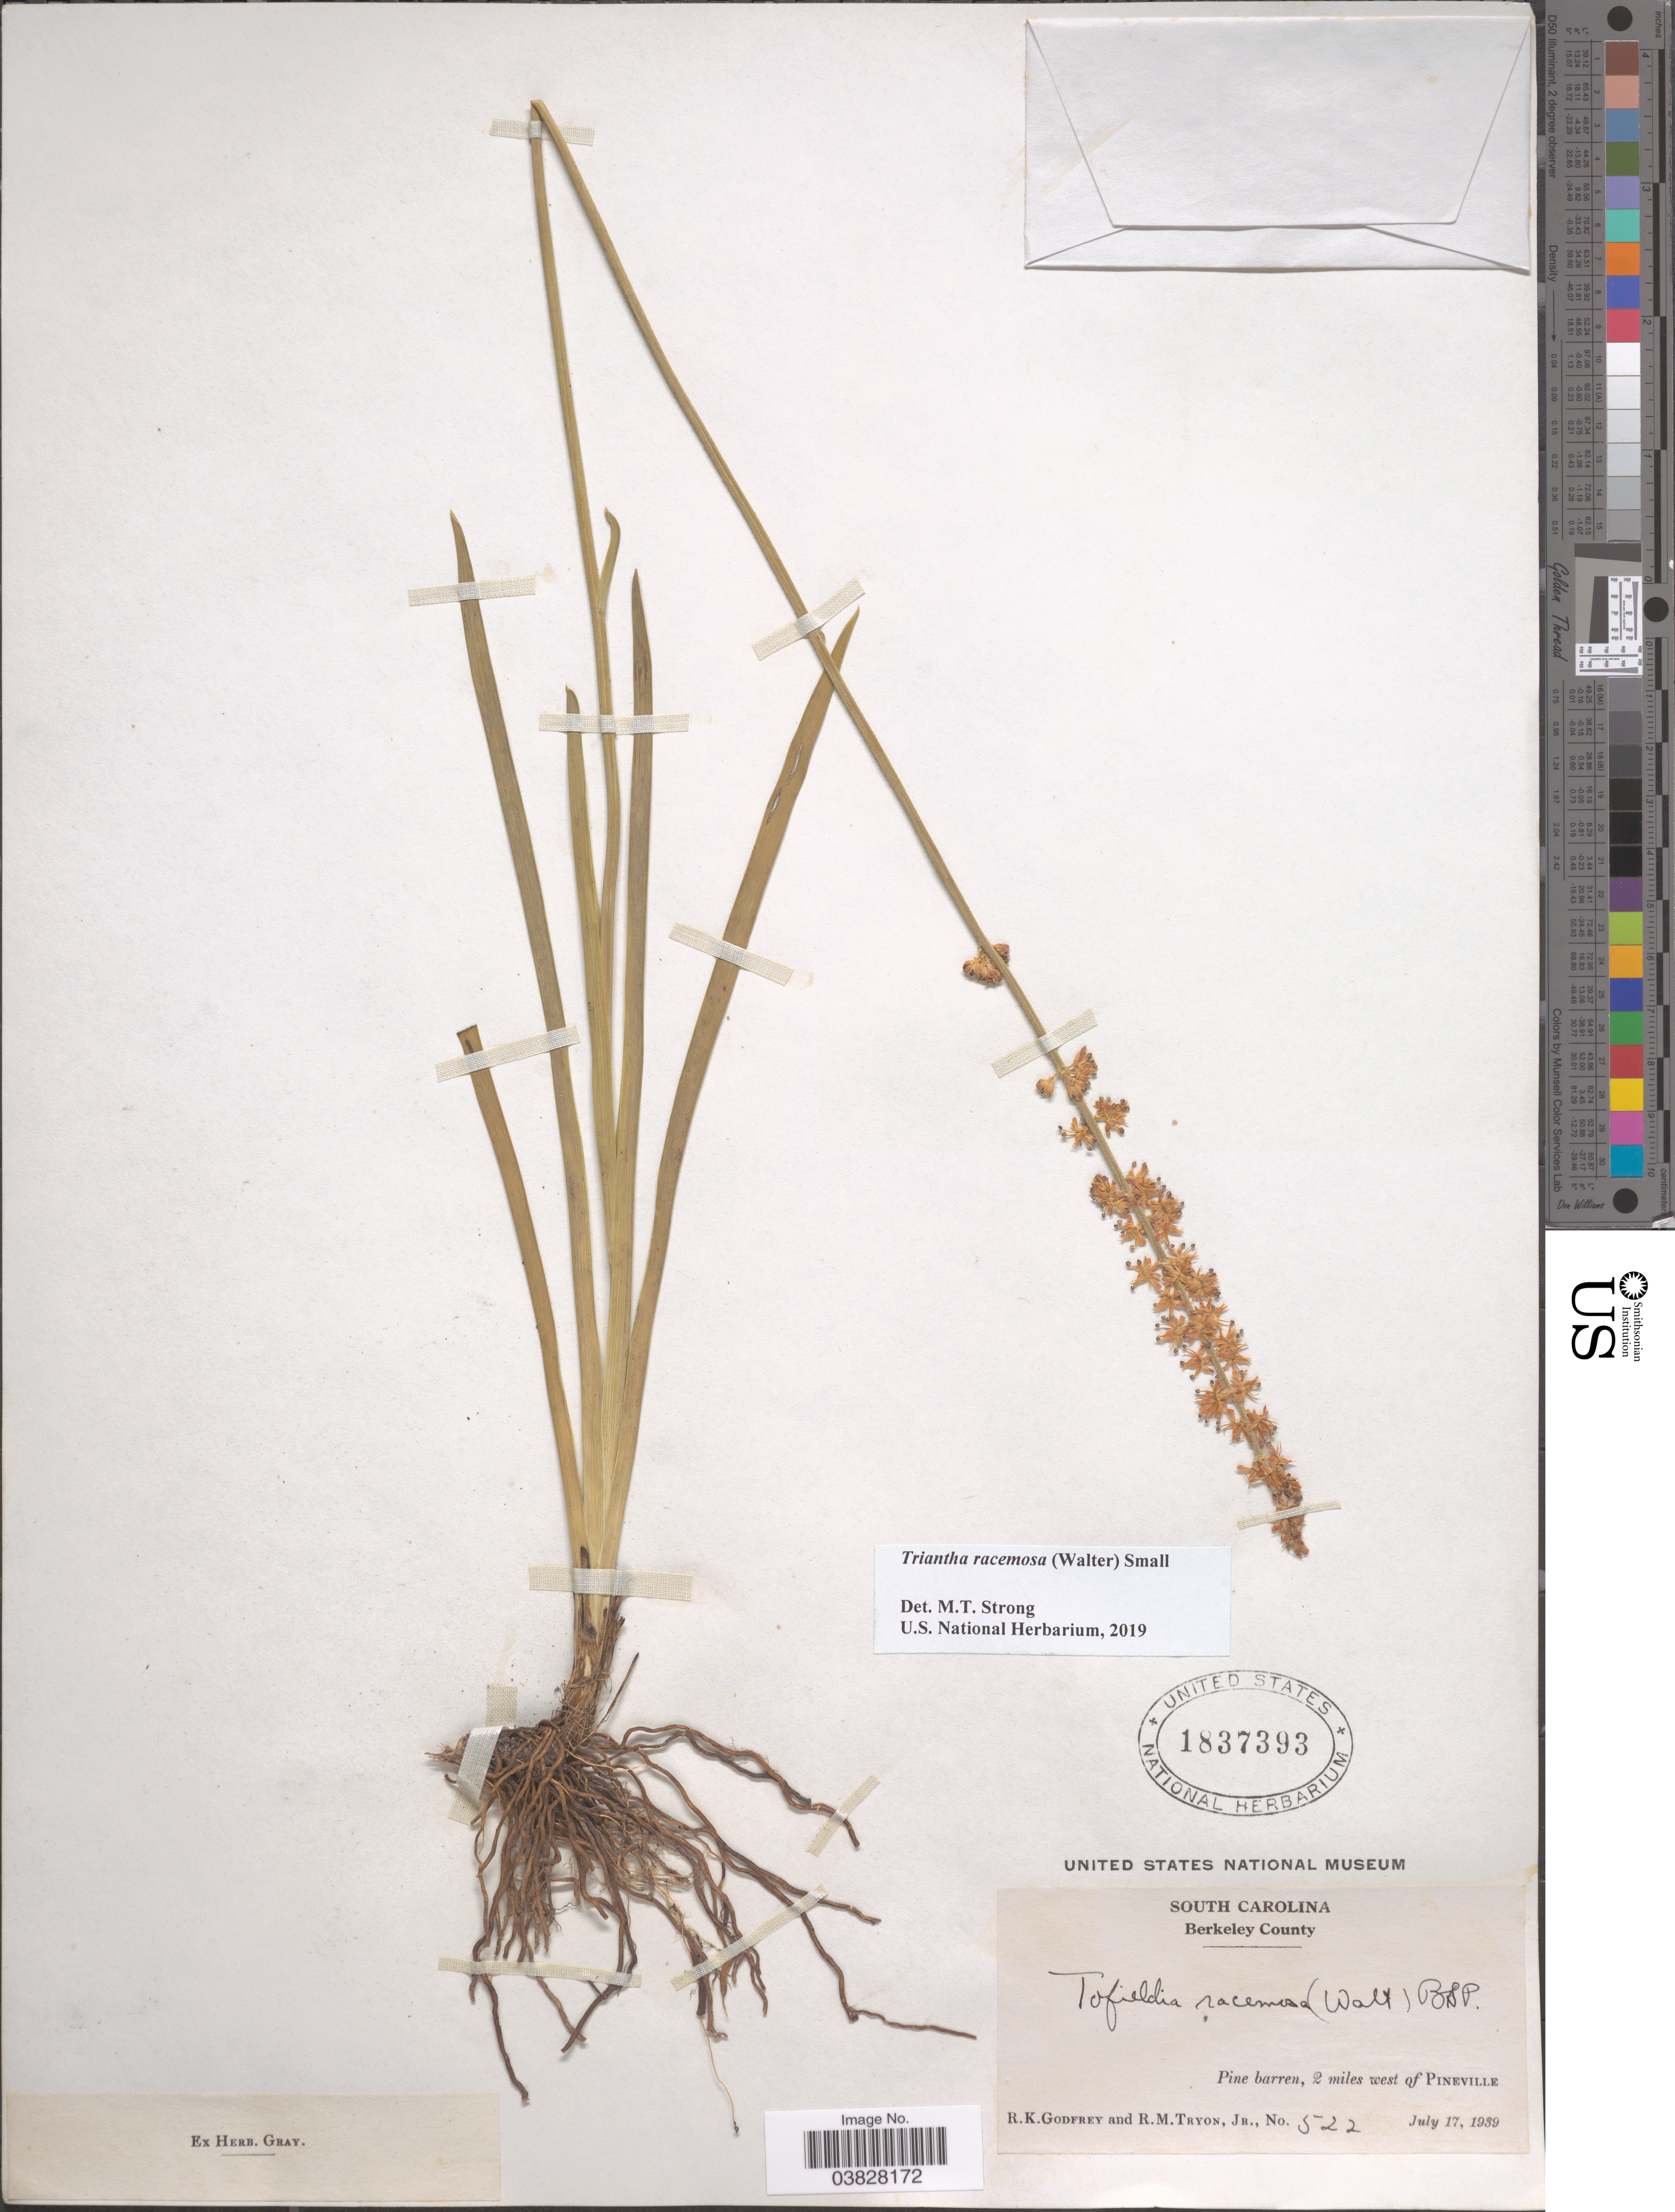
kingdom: Plantae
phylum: Tracheophyta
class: Liliopsida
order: Alismatales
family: Tofieldiaceae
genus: Triantha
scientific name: Triantha racemosa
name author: (Walter) Small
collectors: R. K. Godfrey & R. Tryon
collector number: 522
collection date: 1939-07-17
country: United States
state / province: South Carolina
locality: Berkeley County. 2 miles west of Pineville.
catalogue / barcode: US 1837393